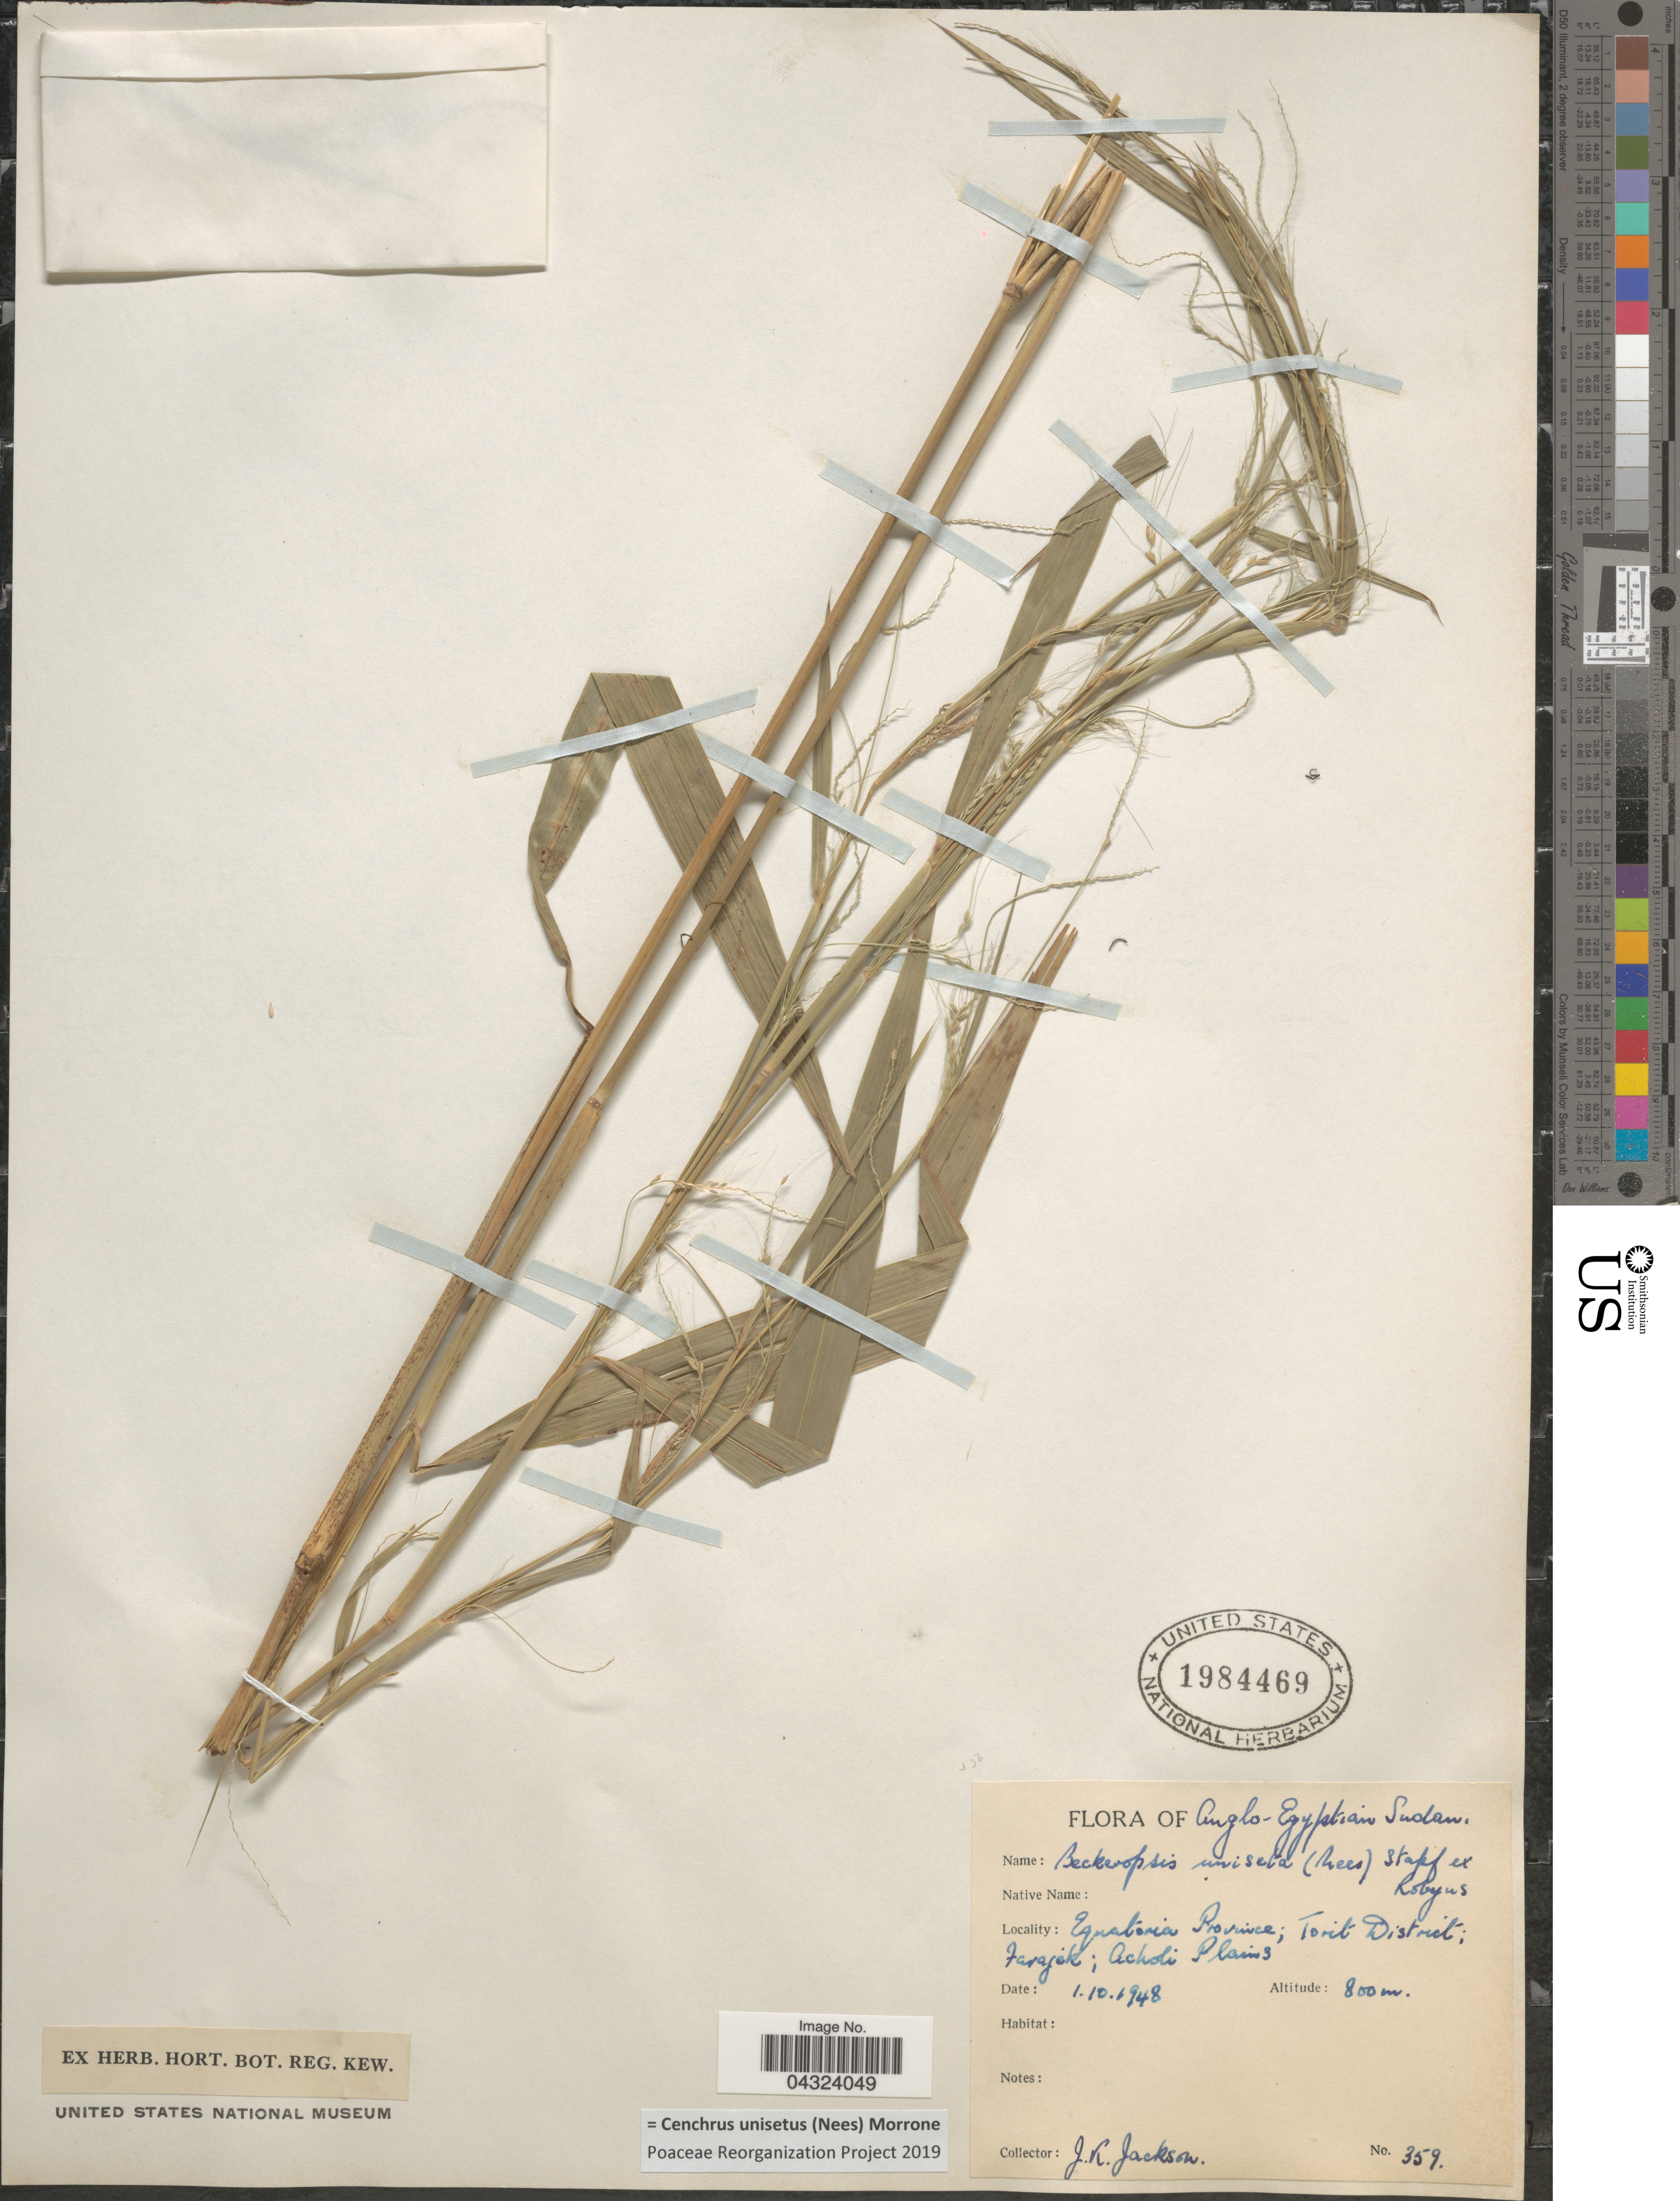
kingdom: Plantae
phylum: Tracheophyta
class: Liliopsida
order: Poales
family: Poaceae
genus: Cenchrus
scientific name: Cenchrus unisetus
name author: (Nees) Morrone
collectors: J. Jackson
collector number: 359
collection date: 1948-10-01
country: South Sudan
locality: Anglo-Egyptian Sudan. Equatoria Province; Torit District; Farajok; Acholi Plains.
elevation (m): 800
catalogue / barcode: US 1984469